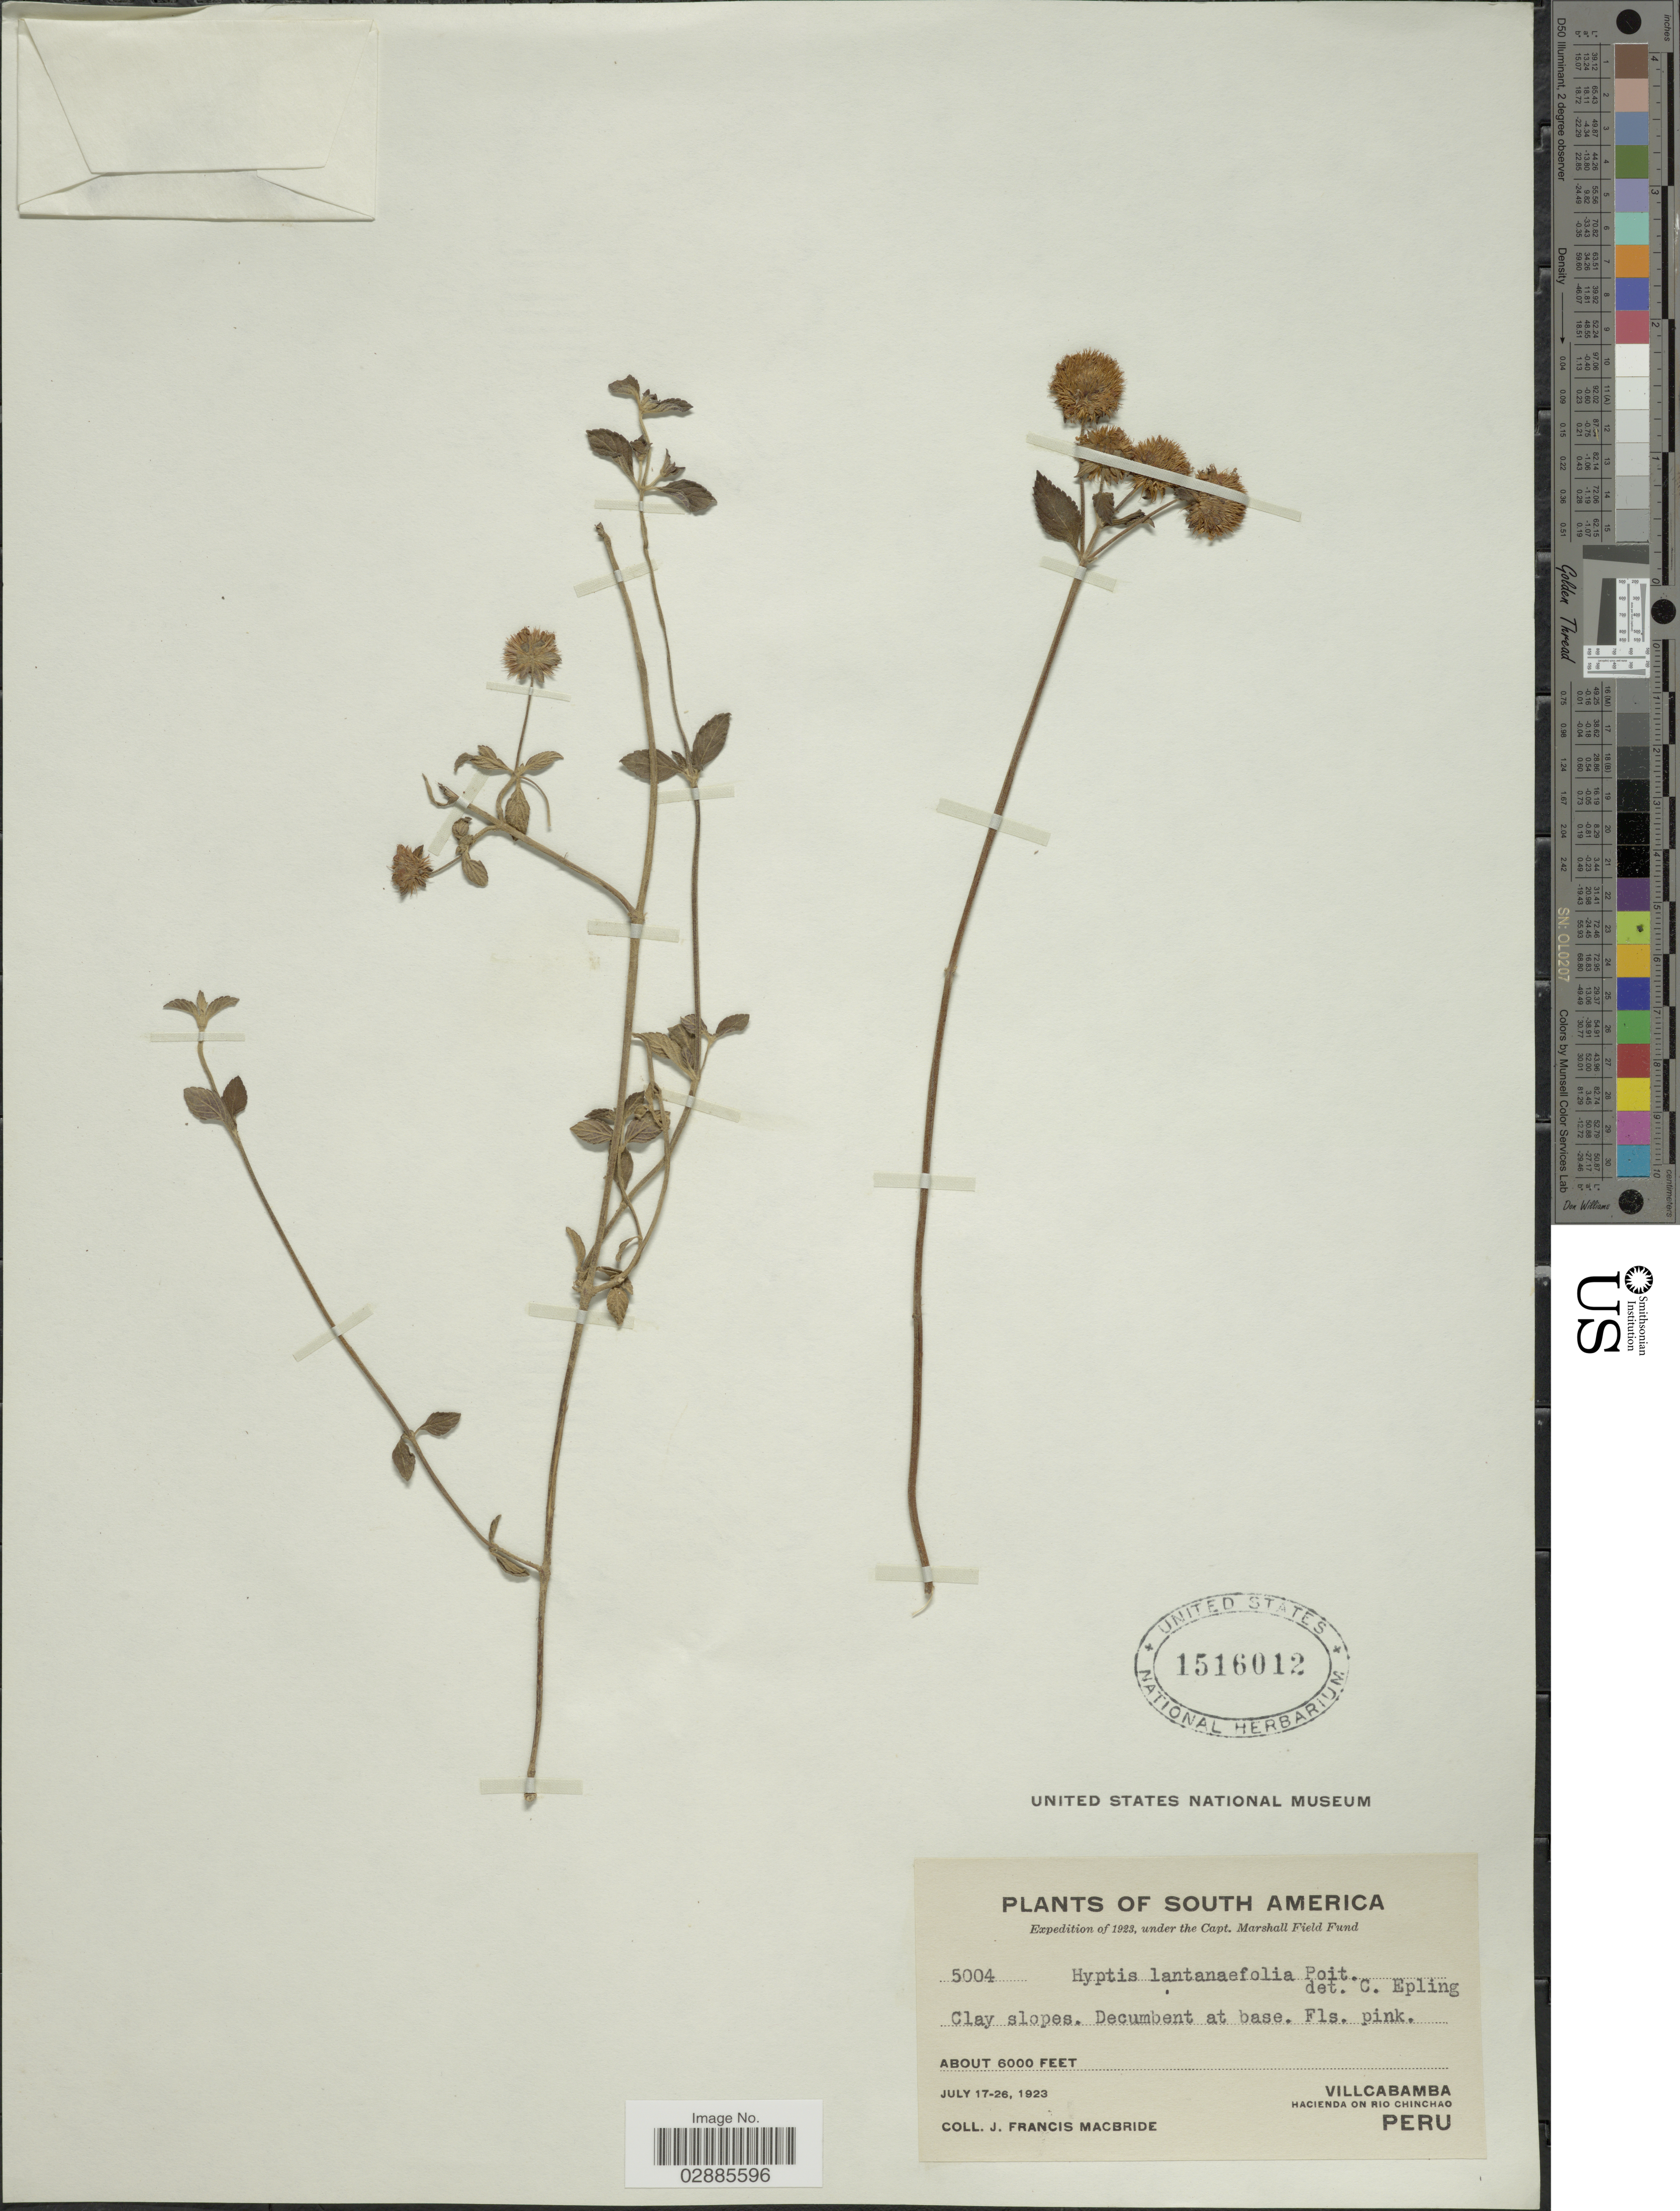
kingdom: Plantae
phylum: Tracheophyta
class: Magnoliopsida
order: Lamiales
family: Lamiaceae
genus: Hyptis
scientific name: Hyptis lantanifolia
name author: Poit.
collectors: J. F. Macbride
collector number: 5004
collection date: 1923-07-17/1923-07-26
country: Peru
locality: Villcabamba. Hacienda on Rio Chinchao.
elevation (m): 1829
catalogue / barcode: US 1516012